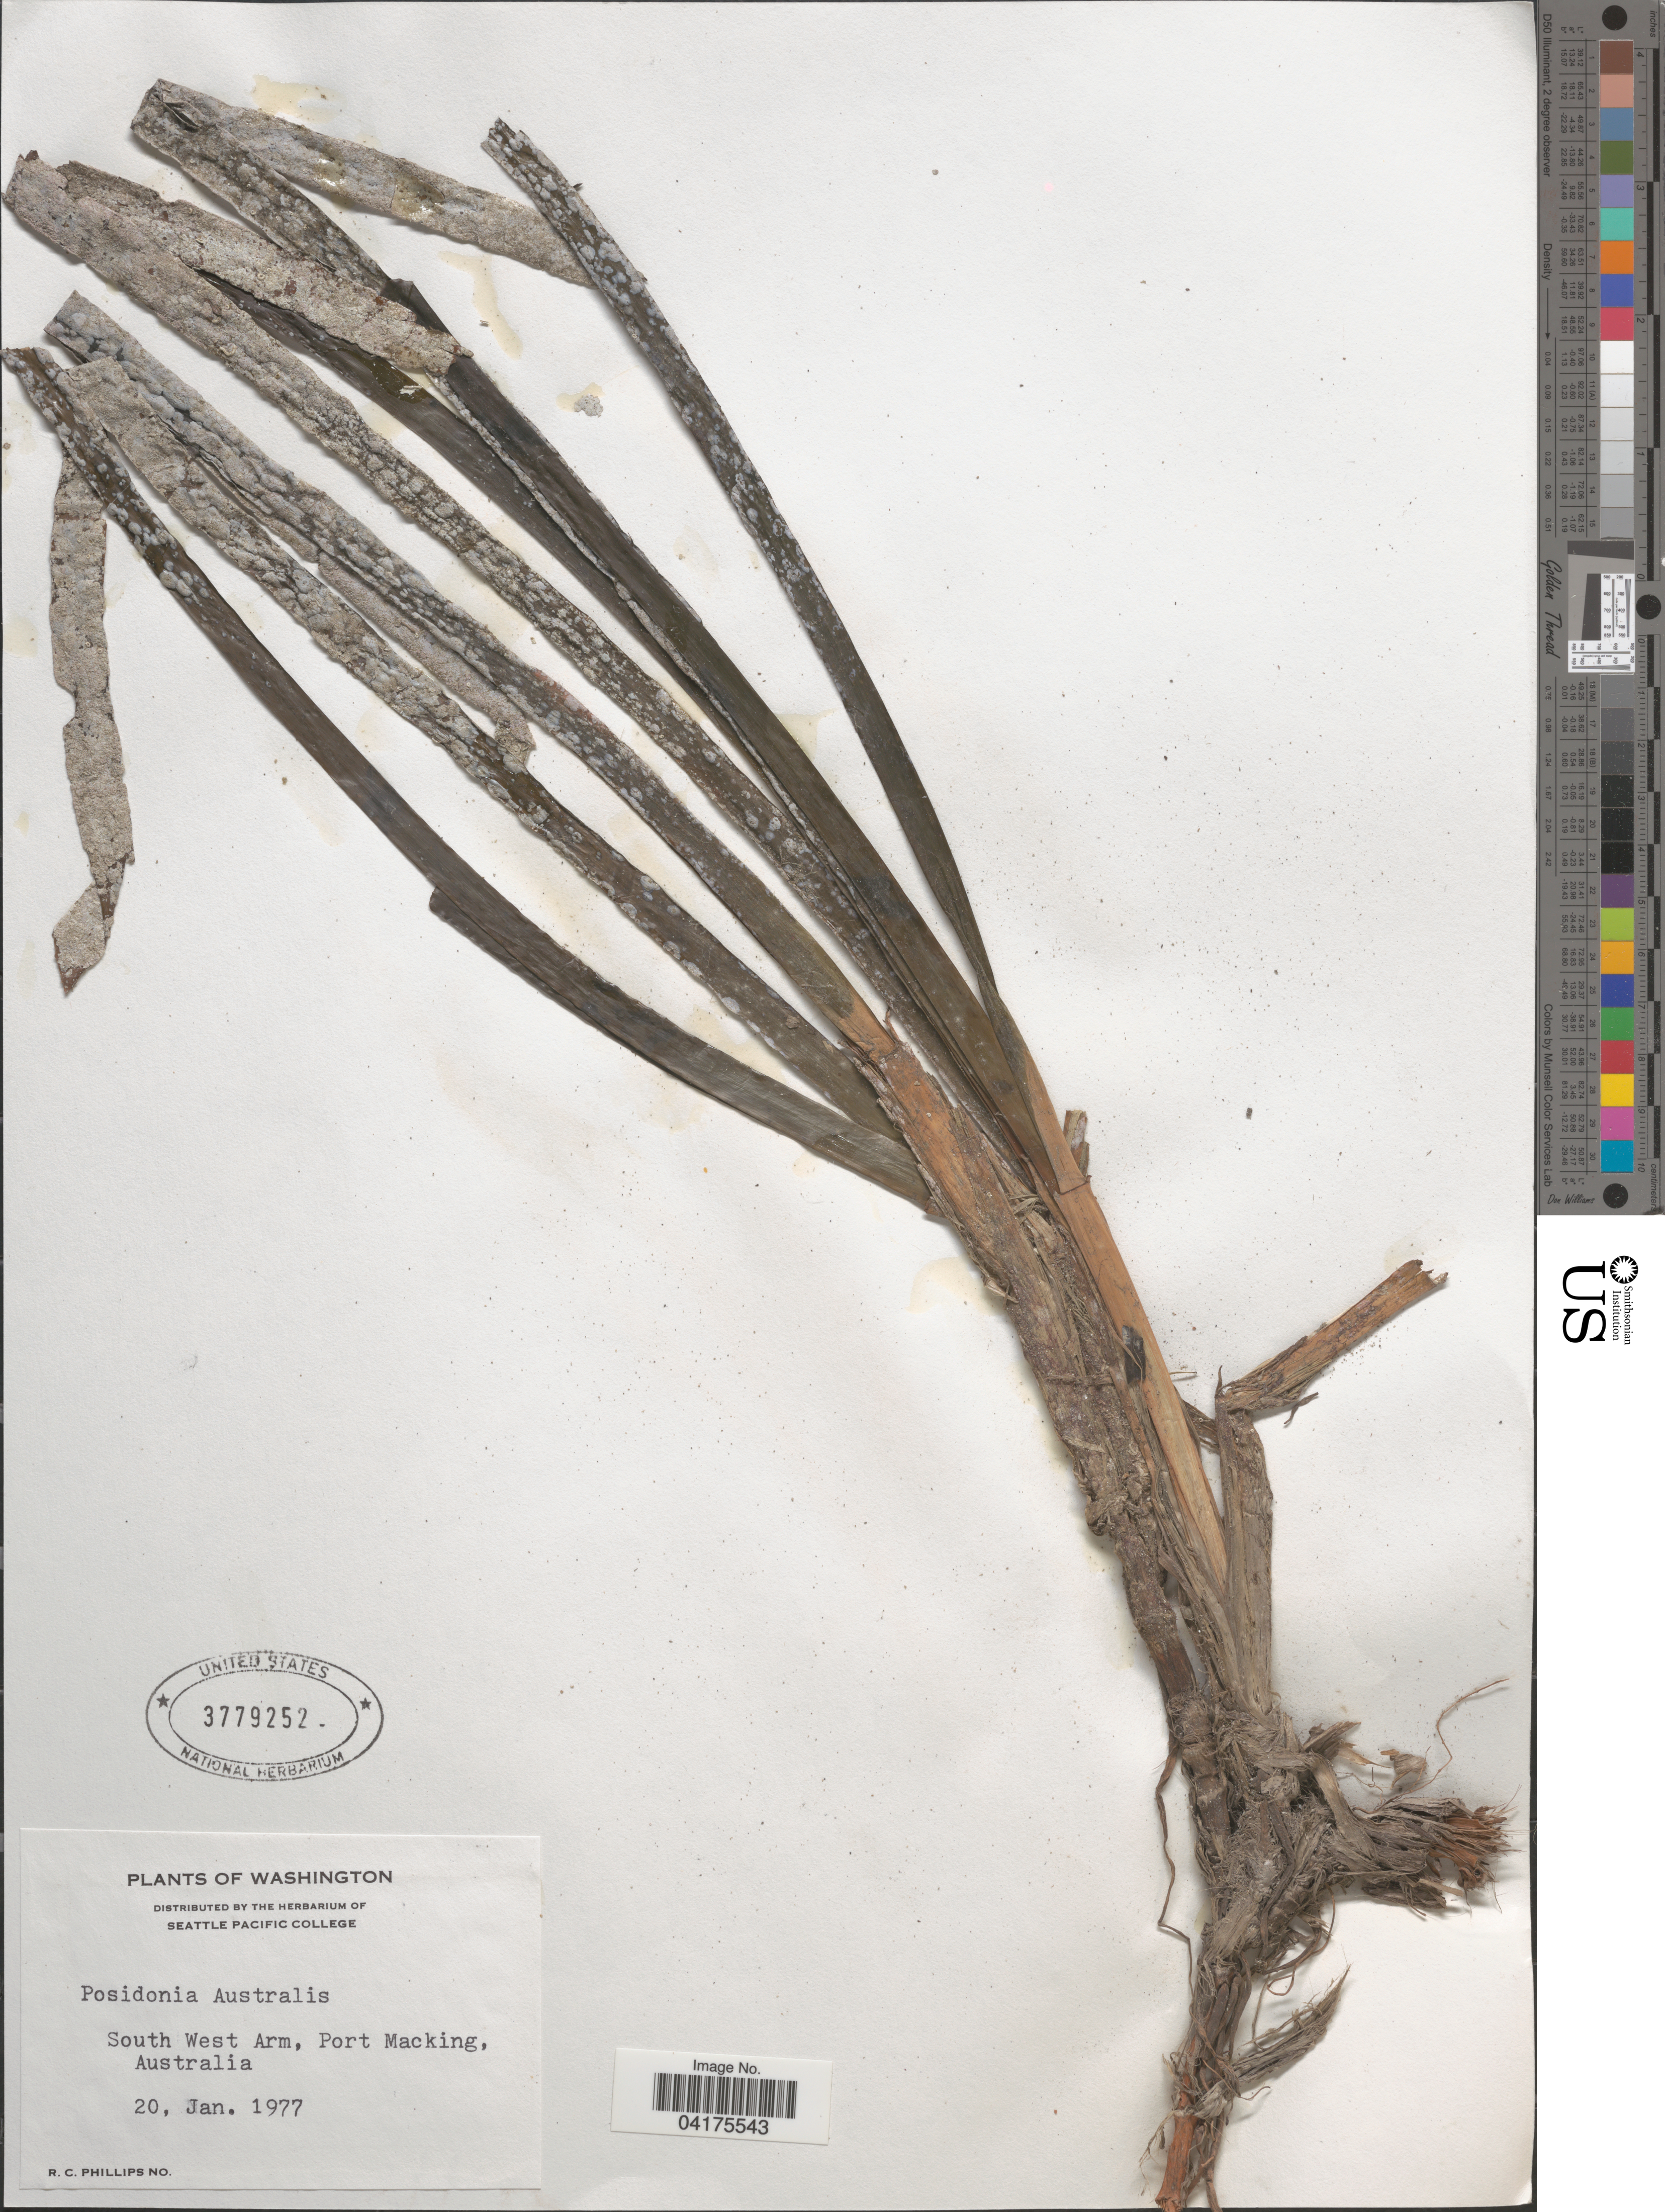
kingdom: Plantae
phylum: Tracheophyta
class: Liliopsida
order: Alismatales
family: Posidoniaceae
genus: Posidonia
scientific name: Posidonia australis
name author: Hook. f.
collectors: R. C. Phillips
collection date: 1977-01-20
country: Australia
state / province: New South Wales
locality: South West Arm, Port Macking [= Port Hacking].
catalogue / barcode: US 3779252